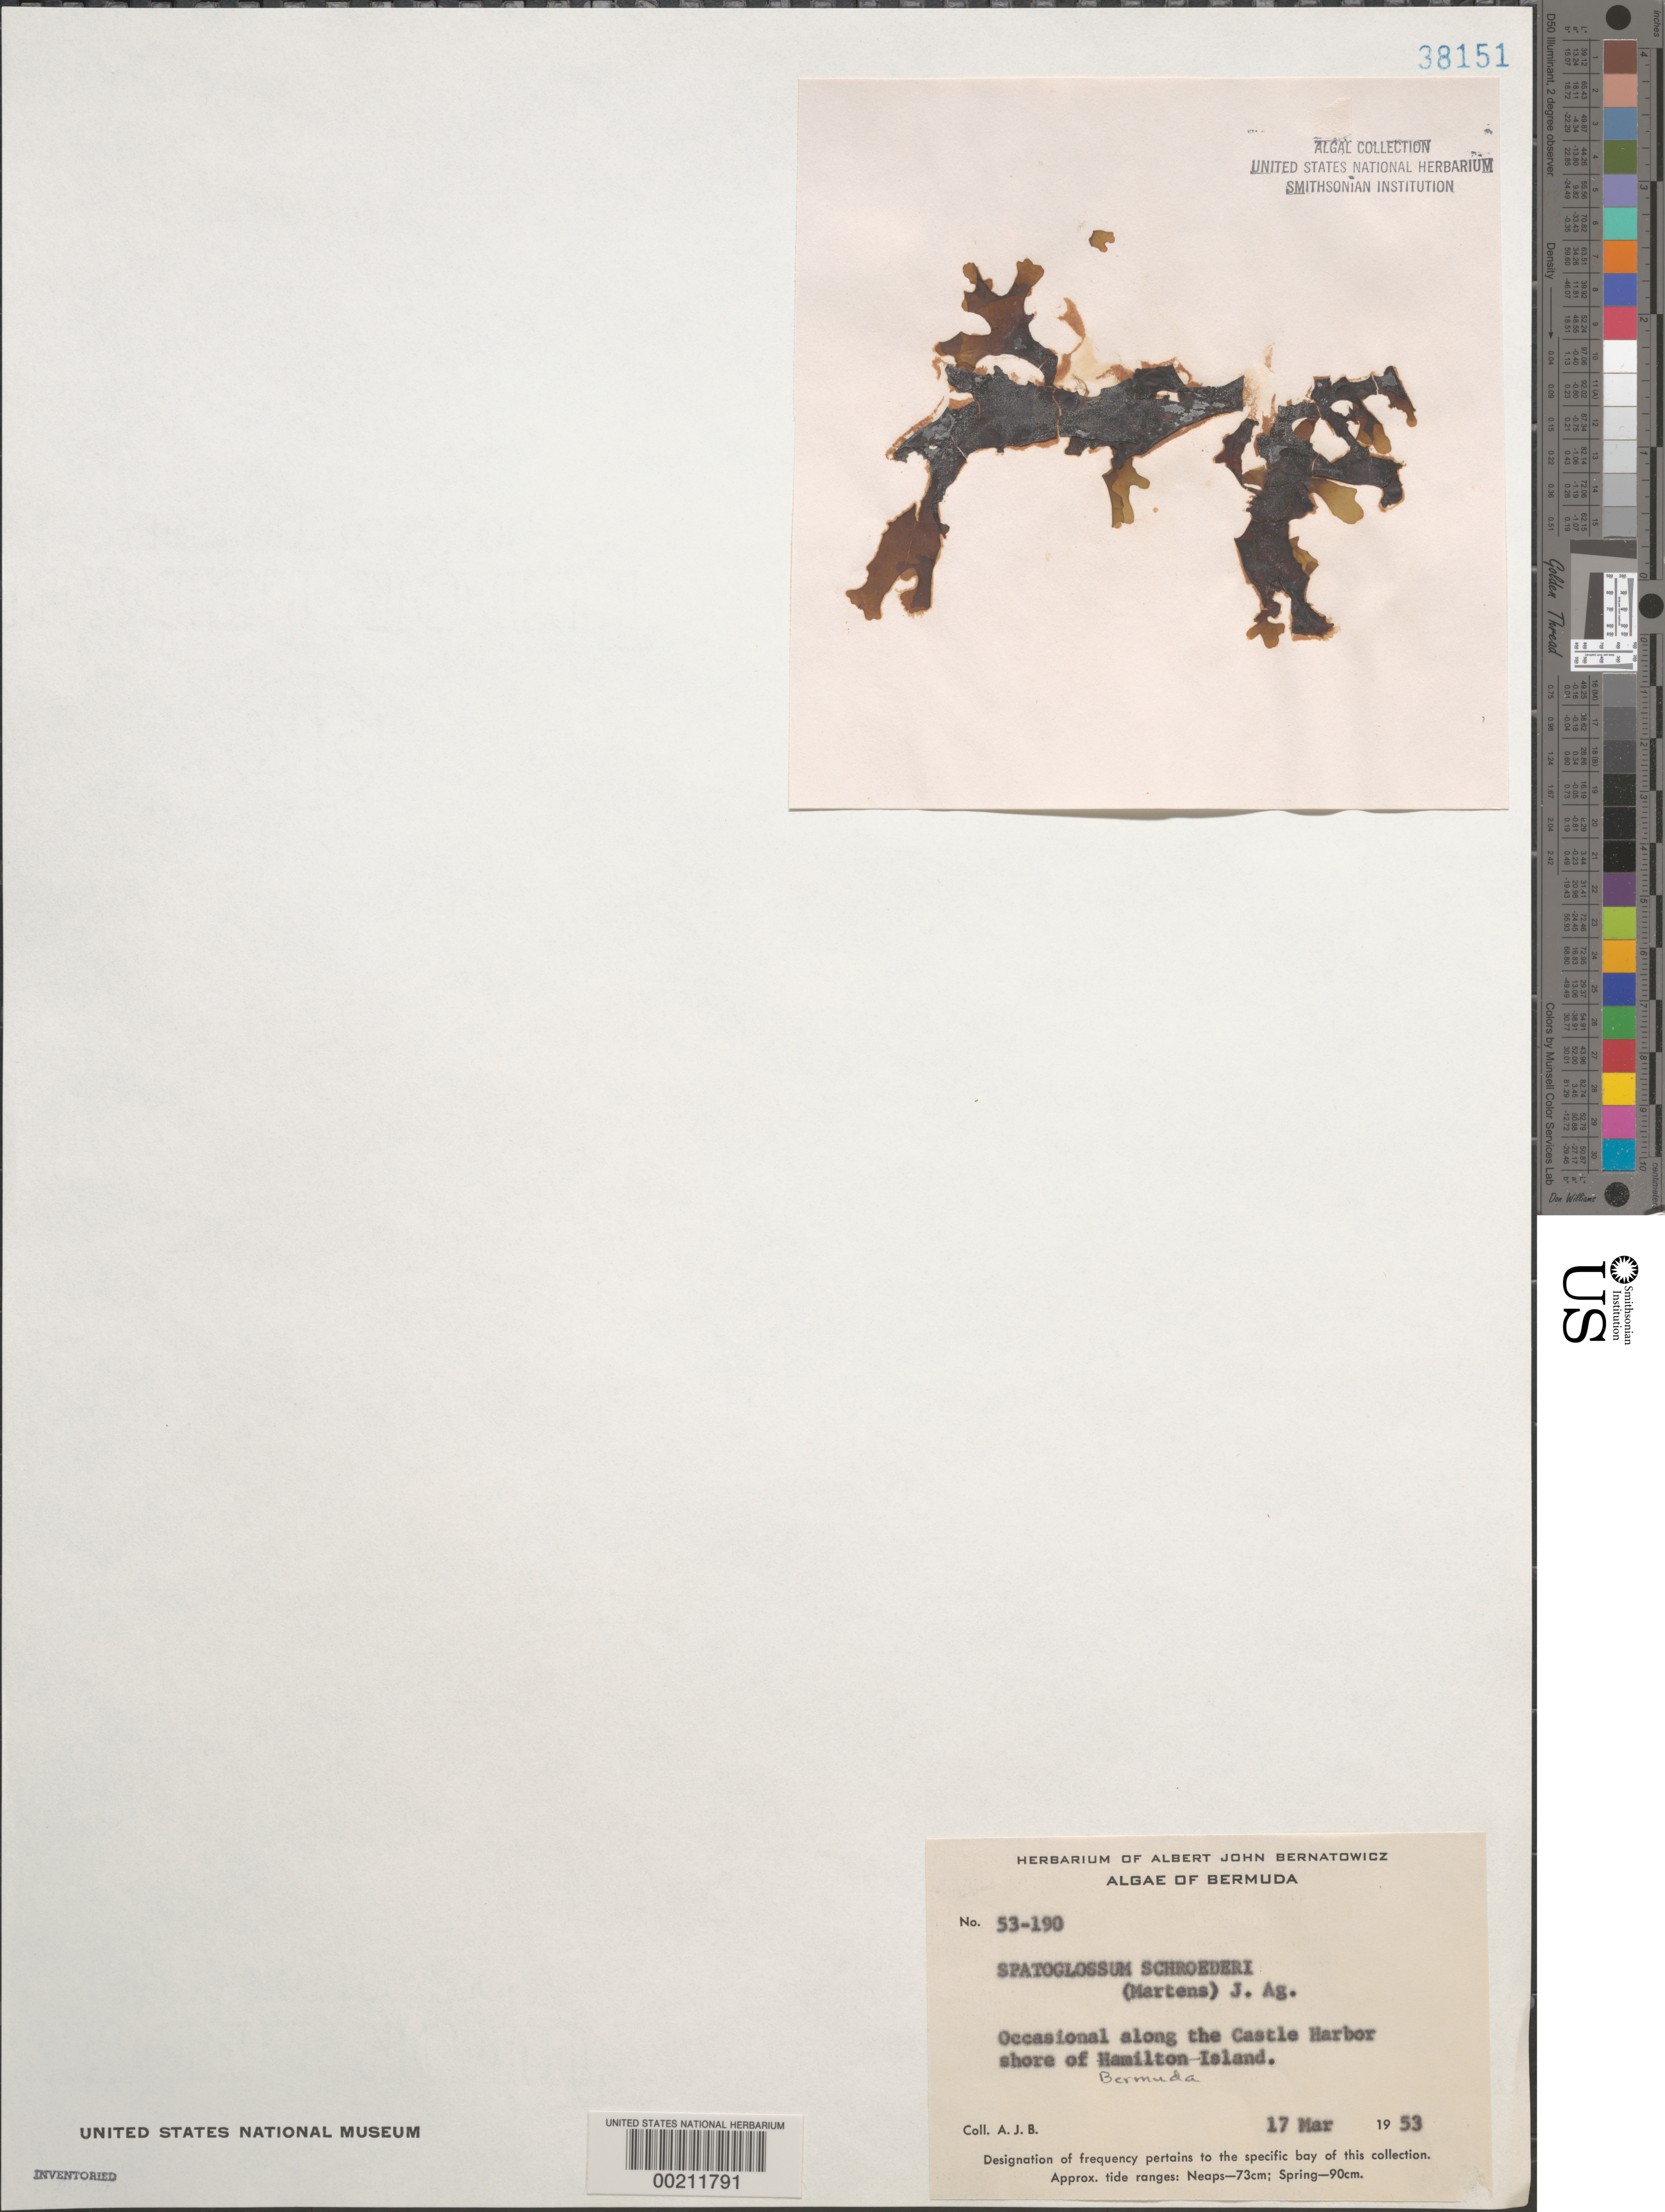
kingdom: Chromista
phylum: Ochrophyta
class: Phaeophyceae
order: Dictyotales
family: Dictyotaceae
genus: Spatoglossum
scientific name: Spatoglossum schroederi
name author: (C. Agardh) Kütz.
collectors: A. Bernatowicz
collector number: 53-190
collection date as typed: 17 Mar 1953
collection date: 1953-03-17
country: Bermuda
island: Bermuda Island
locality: Castle Harbor shore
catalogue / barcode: US 38151